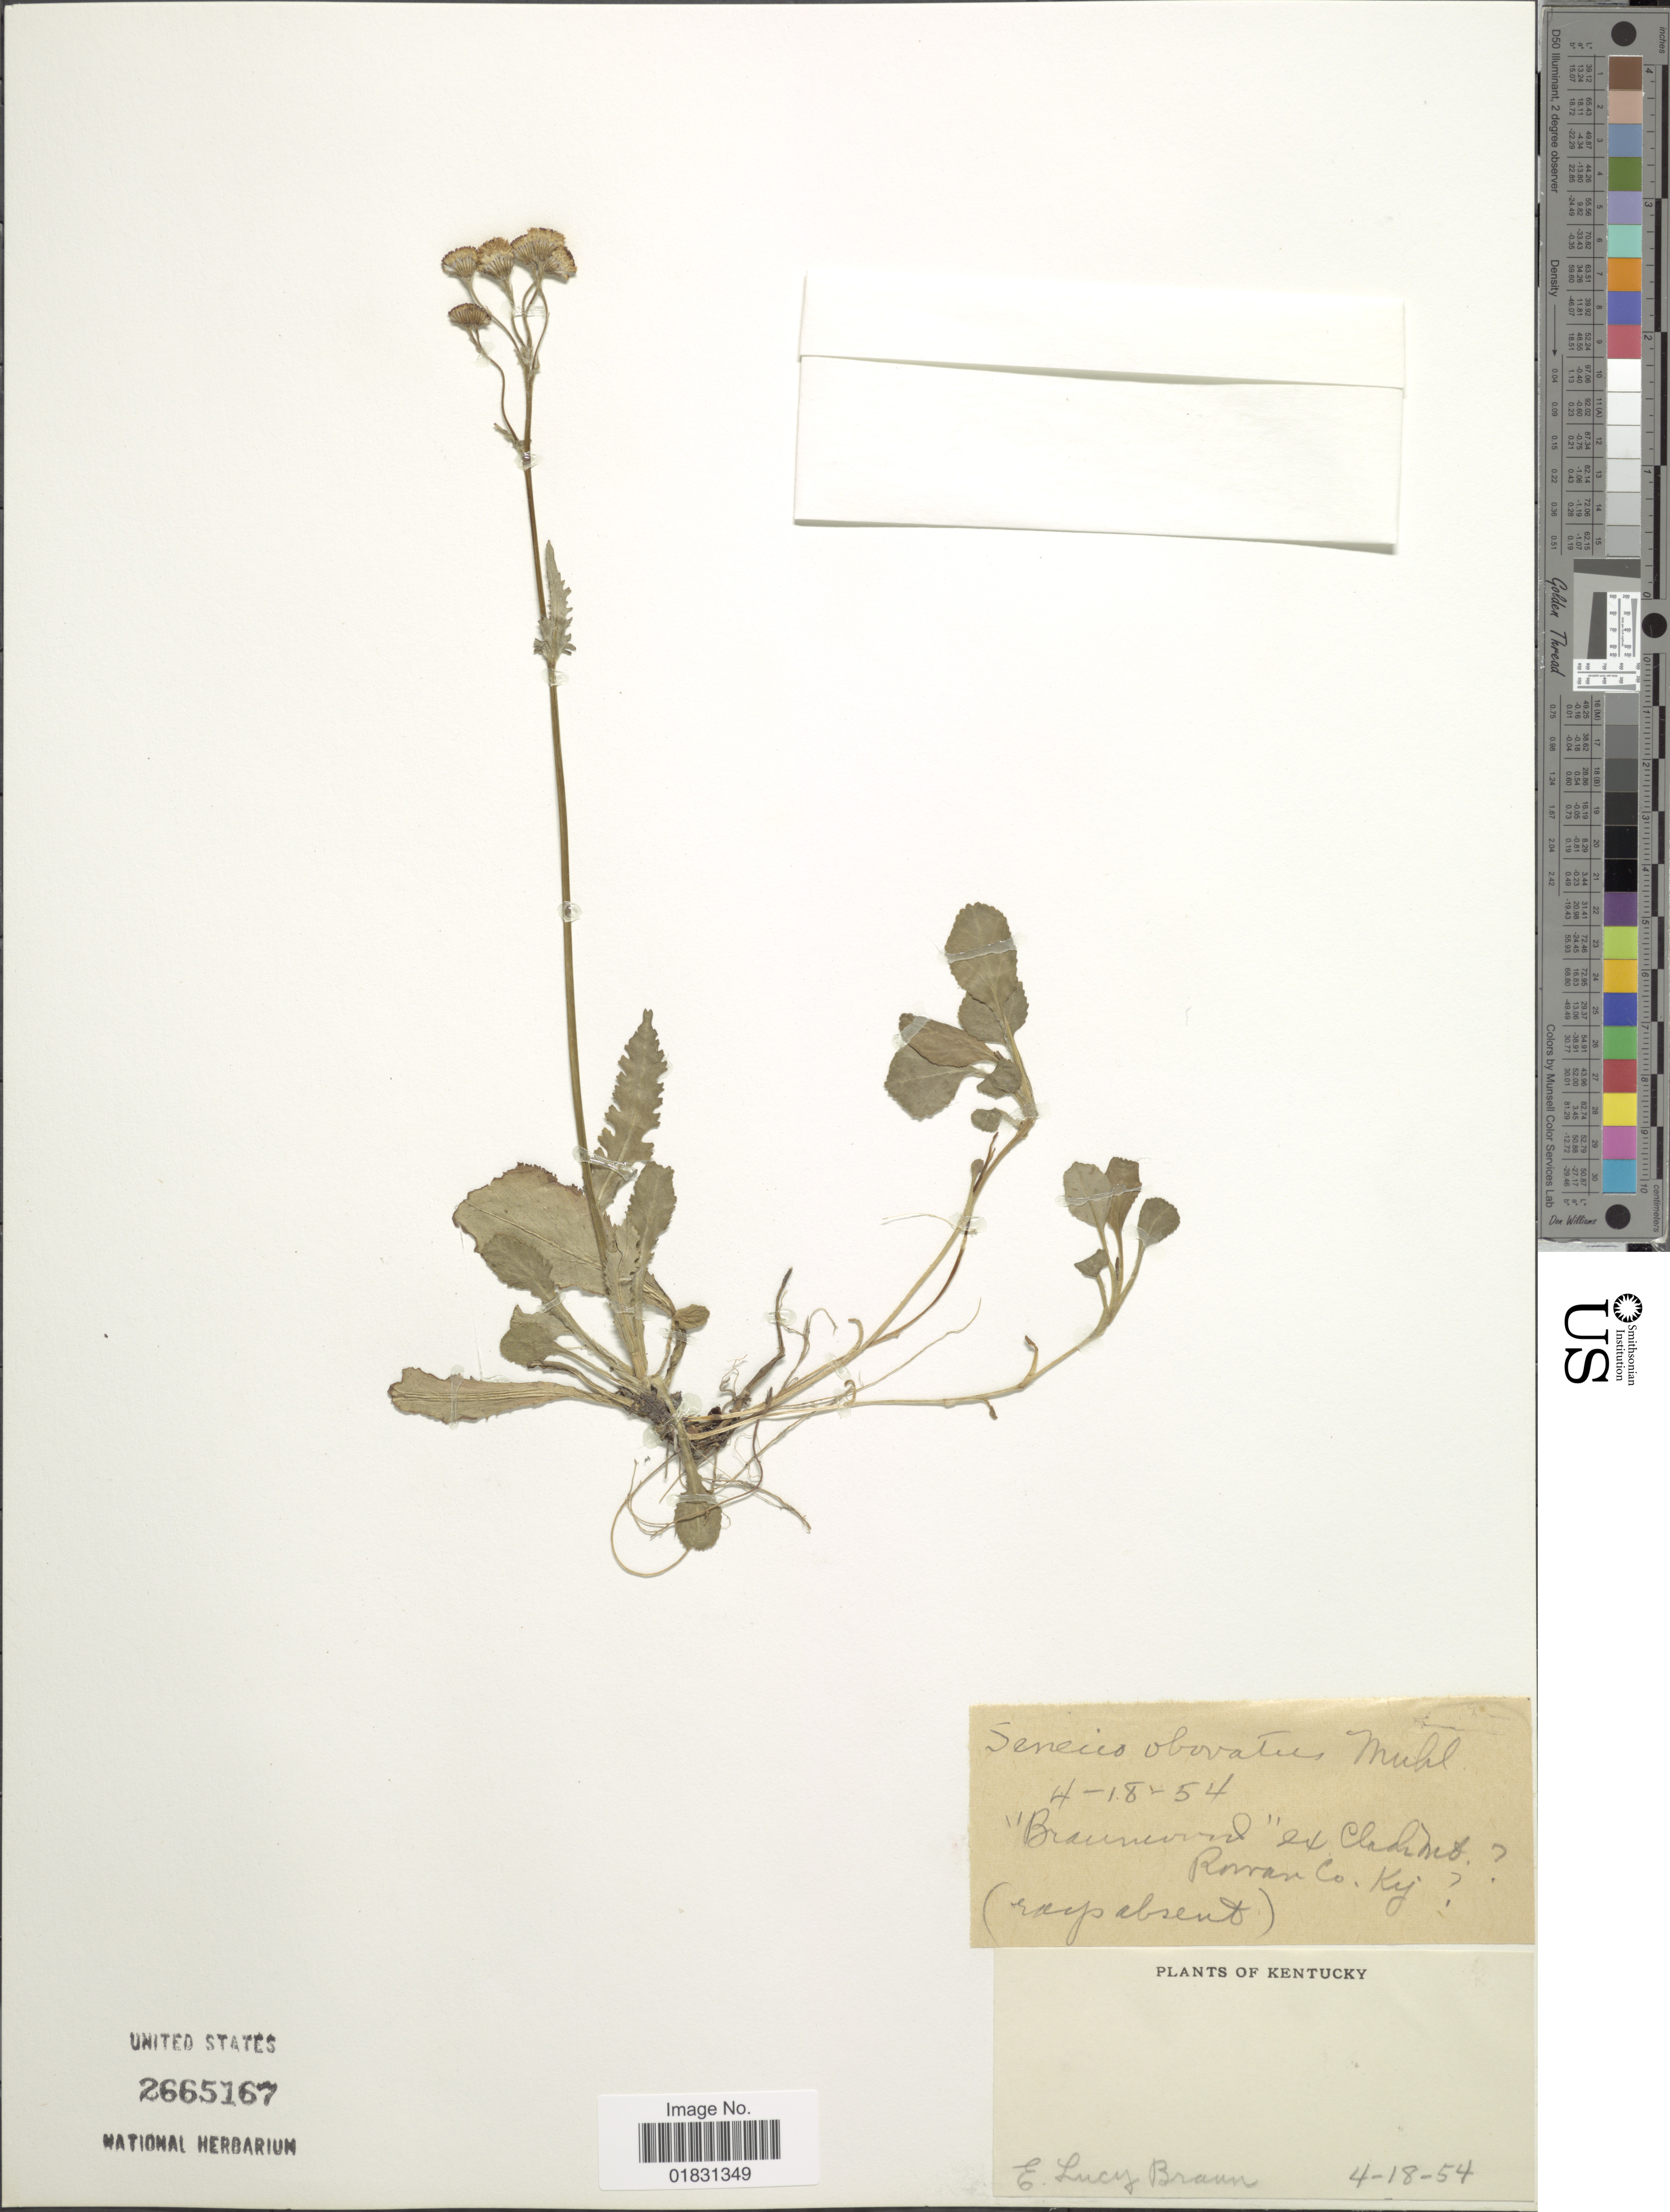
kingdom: Plantae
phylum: Tracheophyta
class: Magnoliopsida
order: Asterales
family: Asteraceae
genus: Packera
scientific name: Packera obovata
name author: (Muhl. ex Willd.) W.A. Weber & Á. Löve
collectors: E. L. Braun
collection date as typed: Transcribed d/m/y: 18/4/54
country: United States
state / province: Kentucky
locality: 'Braunwood' ex Cladinet [unsure placement] Rowan Co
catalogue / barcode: US 2665167